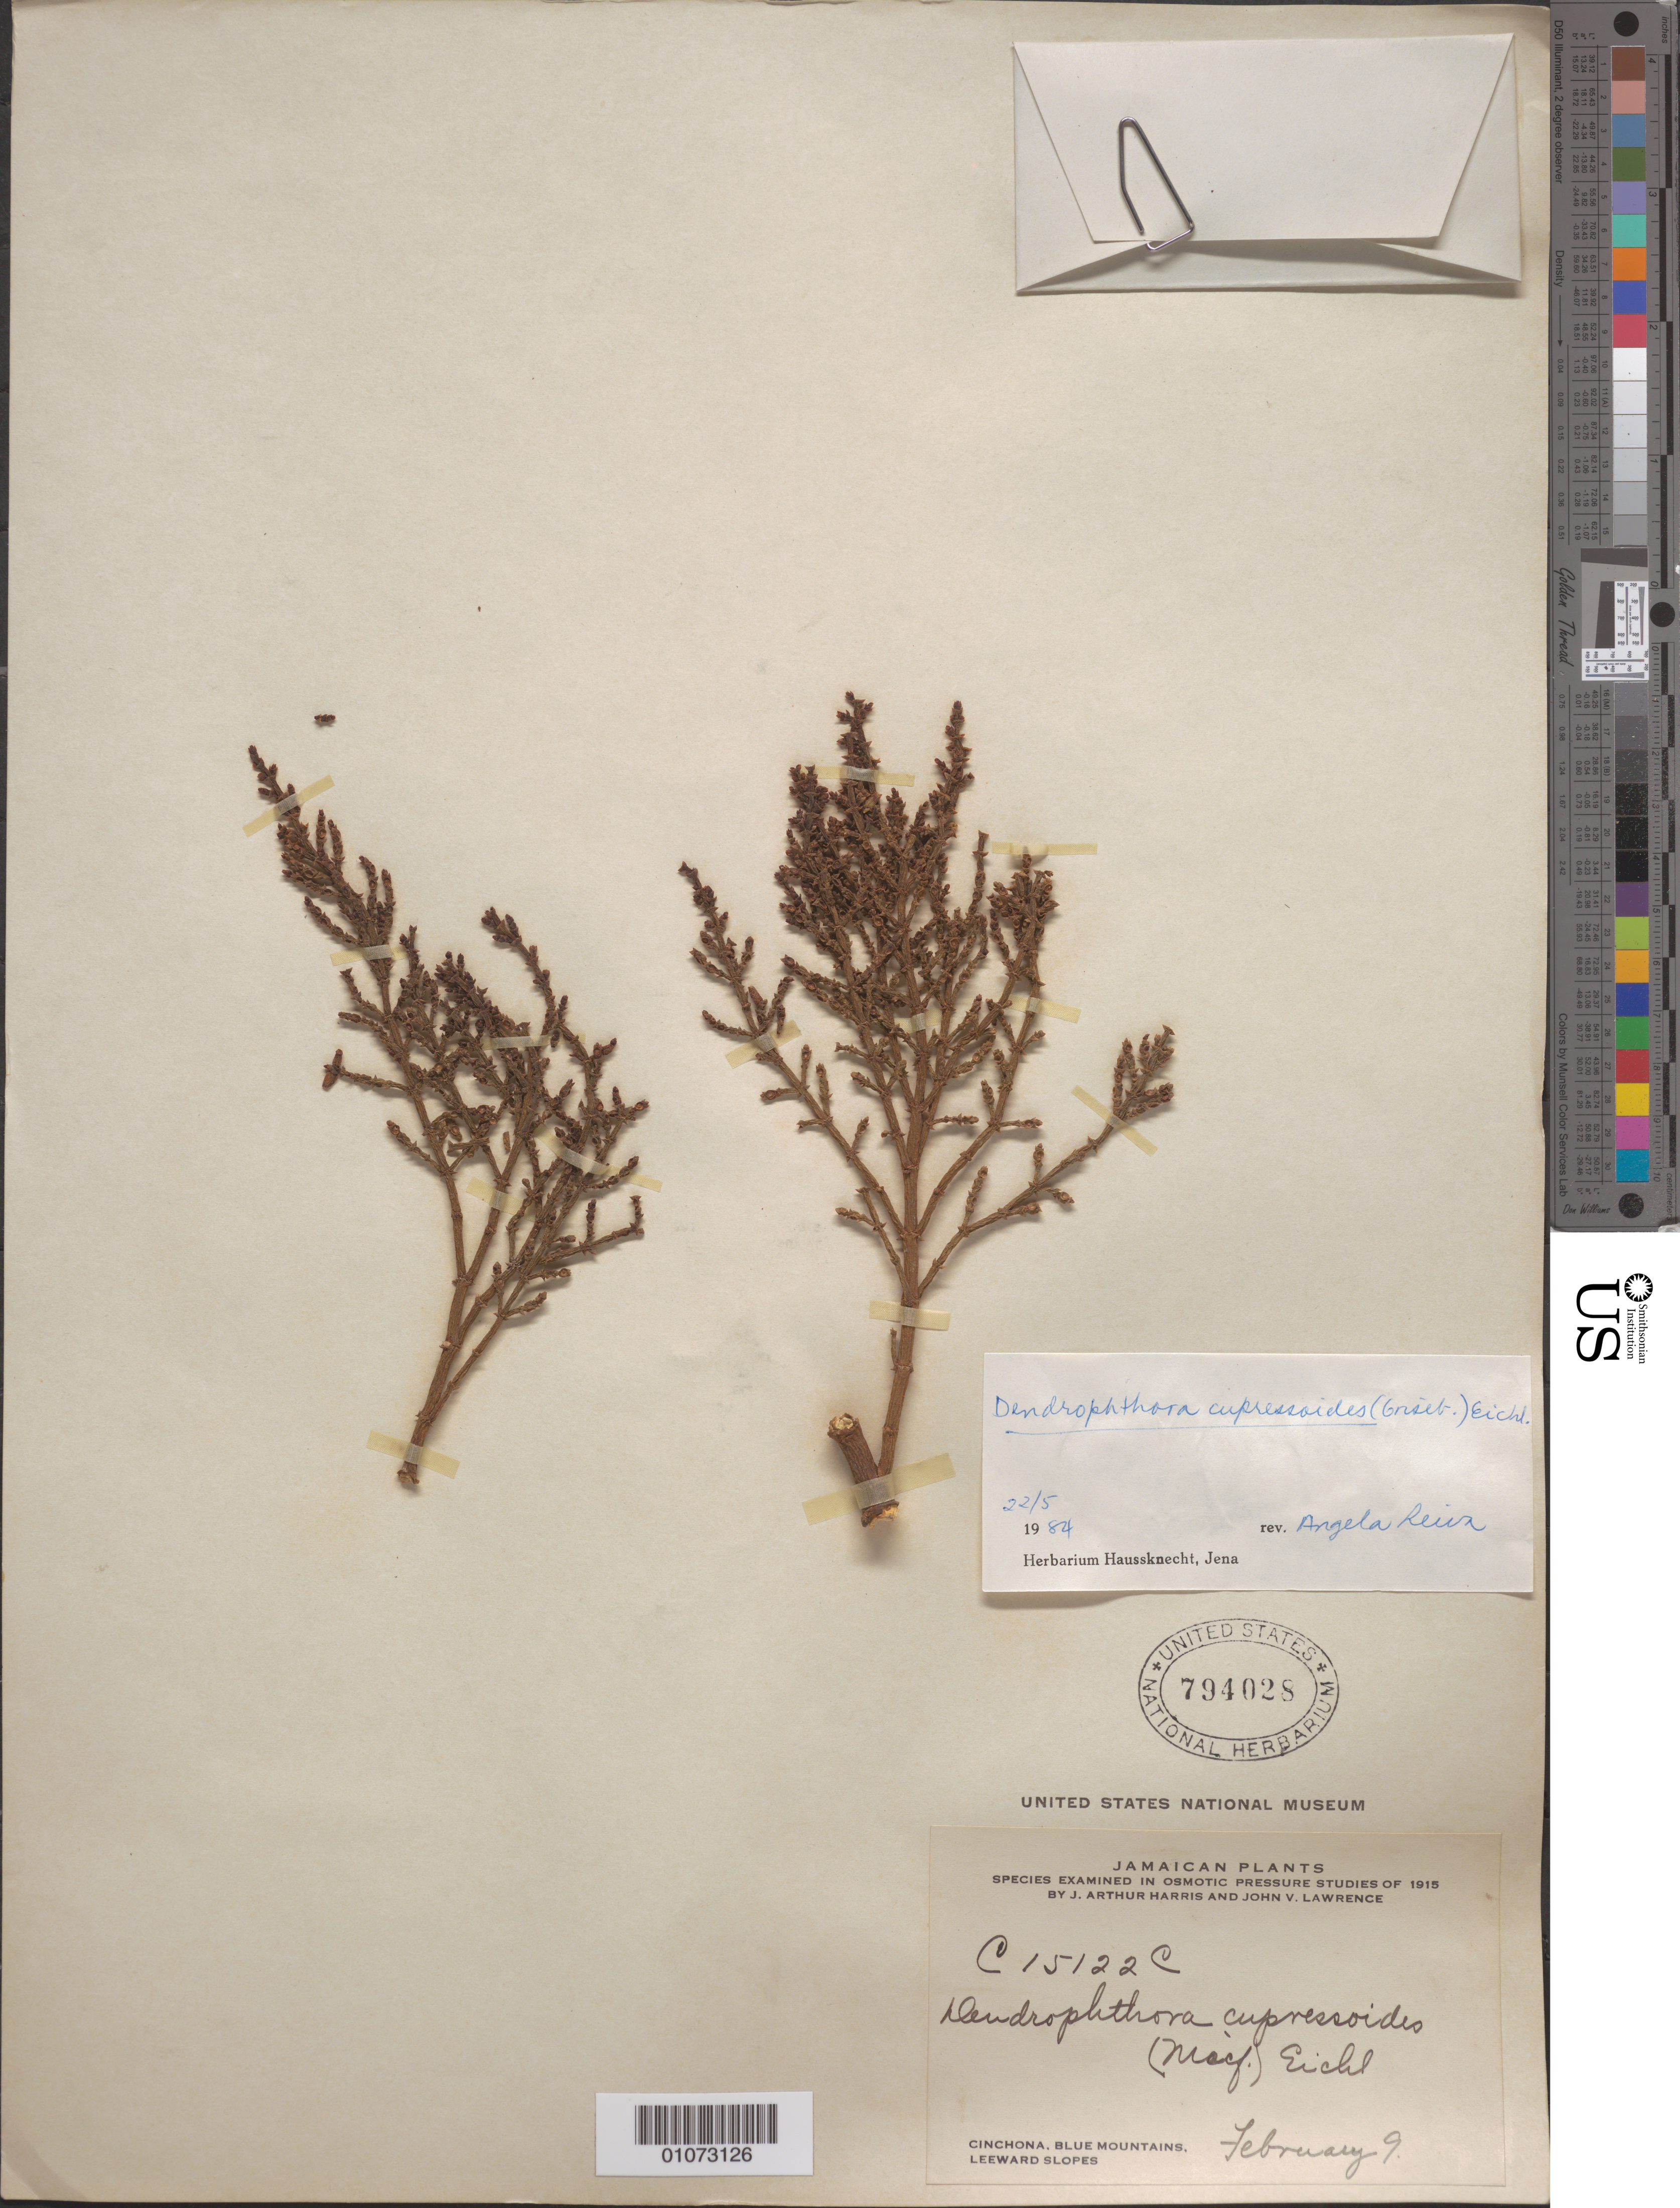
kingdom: Plantae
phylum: Tracheophyta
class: Magnoliopsida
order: Santalales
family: Viscaceae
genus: Dendrophthora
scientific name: Dendrophthora cupressoides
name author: (Macfad.) Eichler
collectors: J. A. Harris & J. Lawrence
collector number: C15122C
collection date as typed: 09 Feb 1915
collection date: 1915-02-09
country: Jamaica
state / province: Saint Andrew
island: Jamaica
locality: Blue Mountains, Leeward Slopes, Cinchona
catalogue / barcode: US 794028